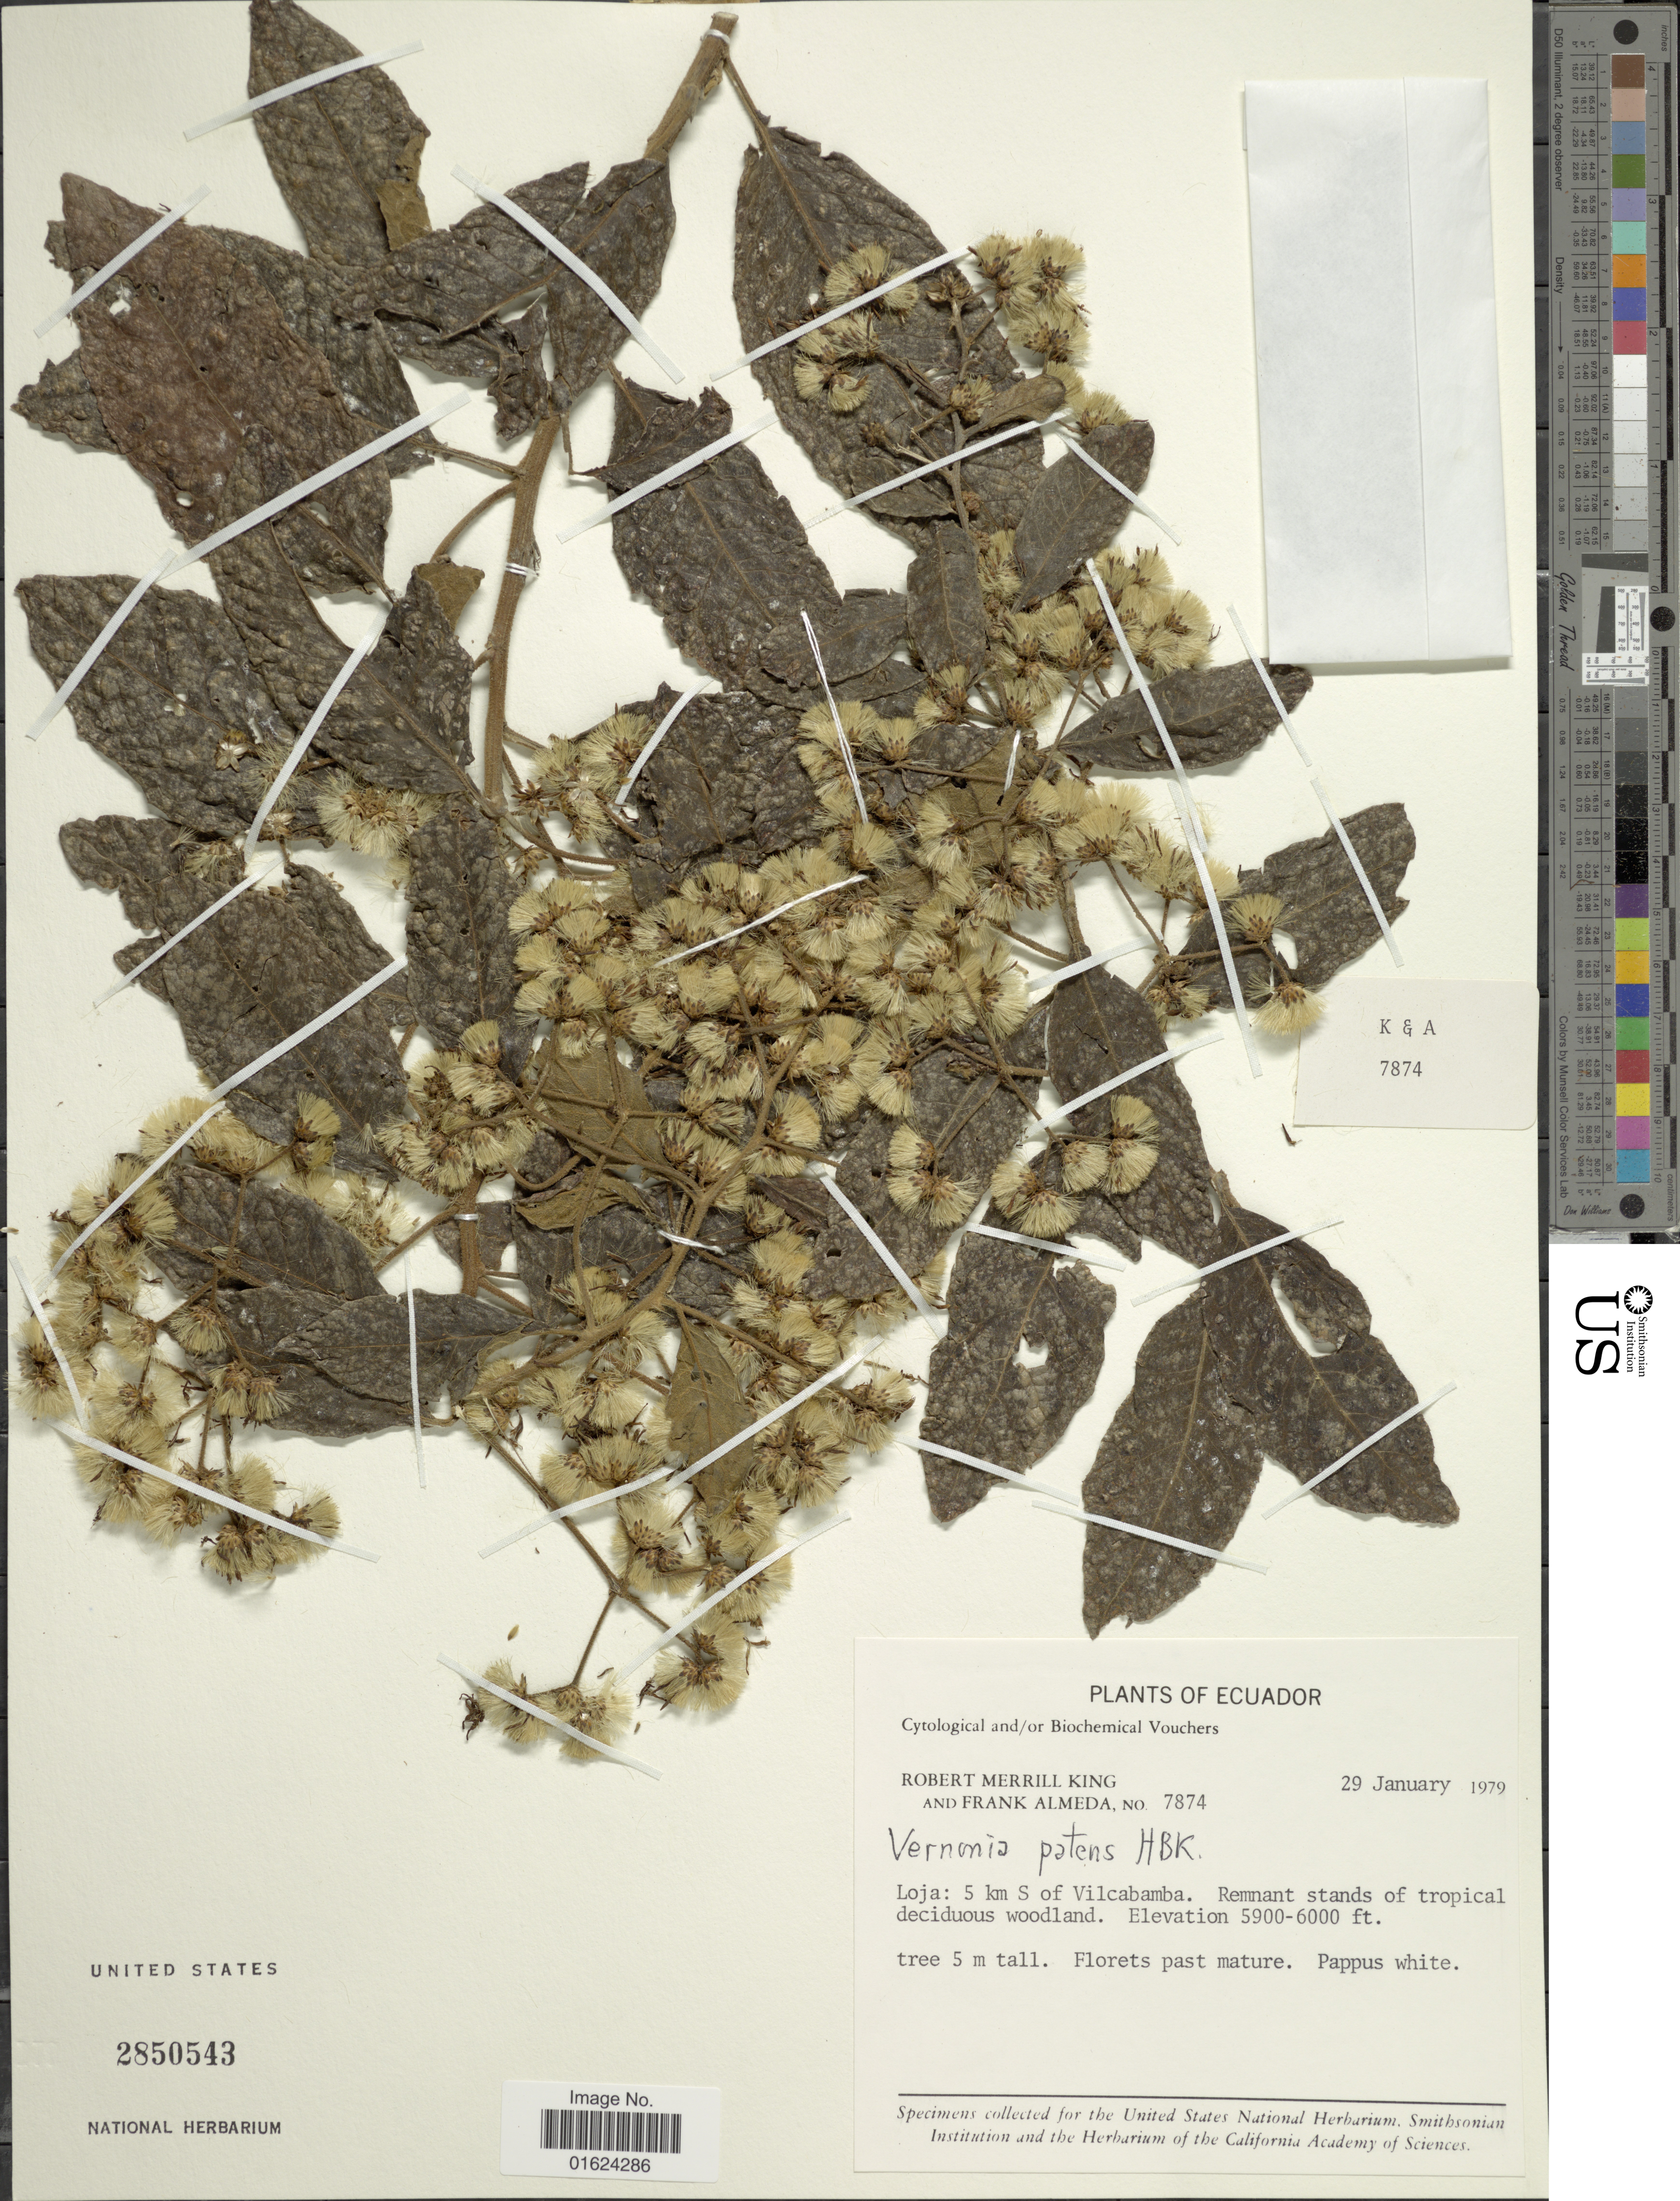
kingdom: Plantae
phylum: Tracheophyta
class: Magnoliopsida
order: Asterales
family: Asteraceae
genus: Vernonanthura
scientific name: Vernonanthura patens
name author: (Kunth) H. Rob.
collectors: R. M. King & F. Almeda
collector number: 7874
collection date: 1979-01-29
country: Ecuador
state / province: Loja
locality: Ecuador, 5 km S of Vilcabamba.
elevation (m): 1798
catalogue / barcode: US 2850543